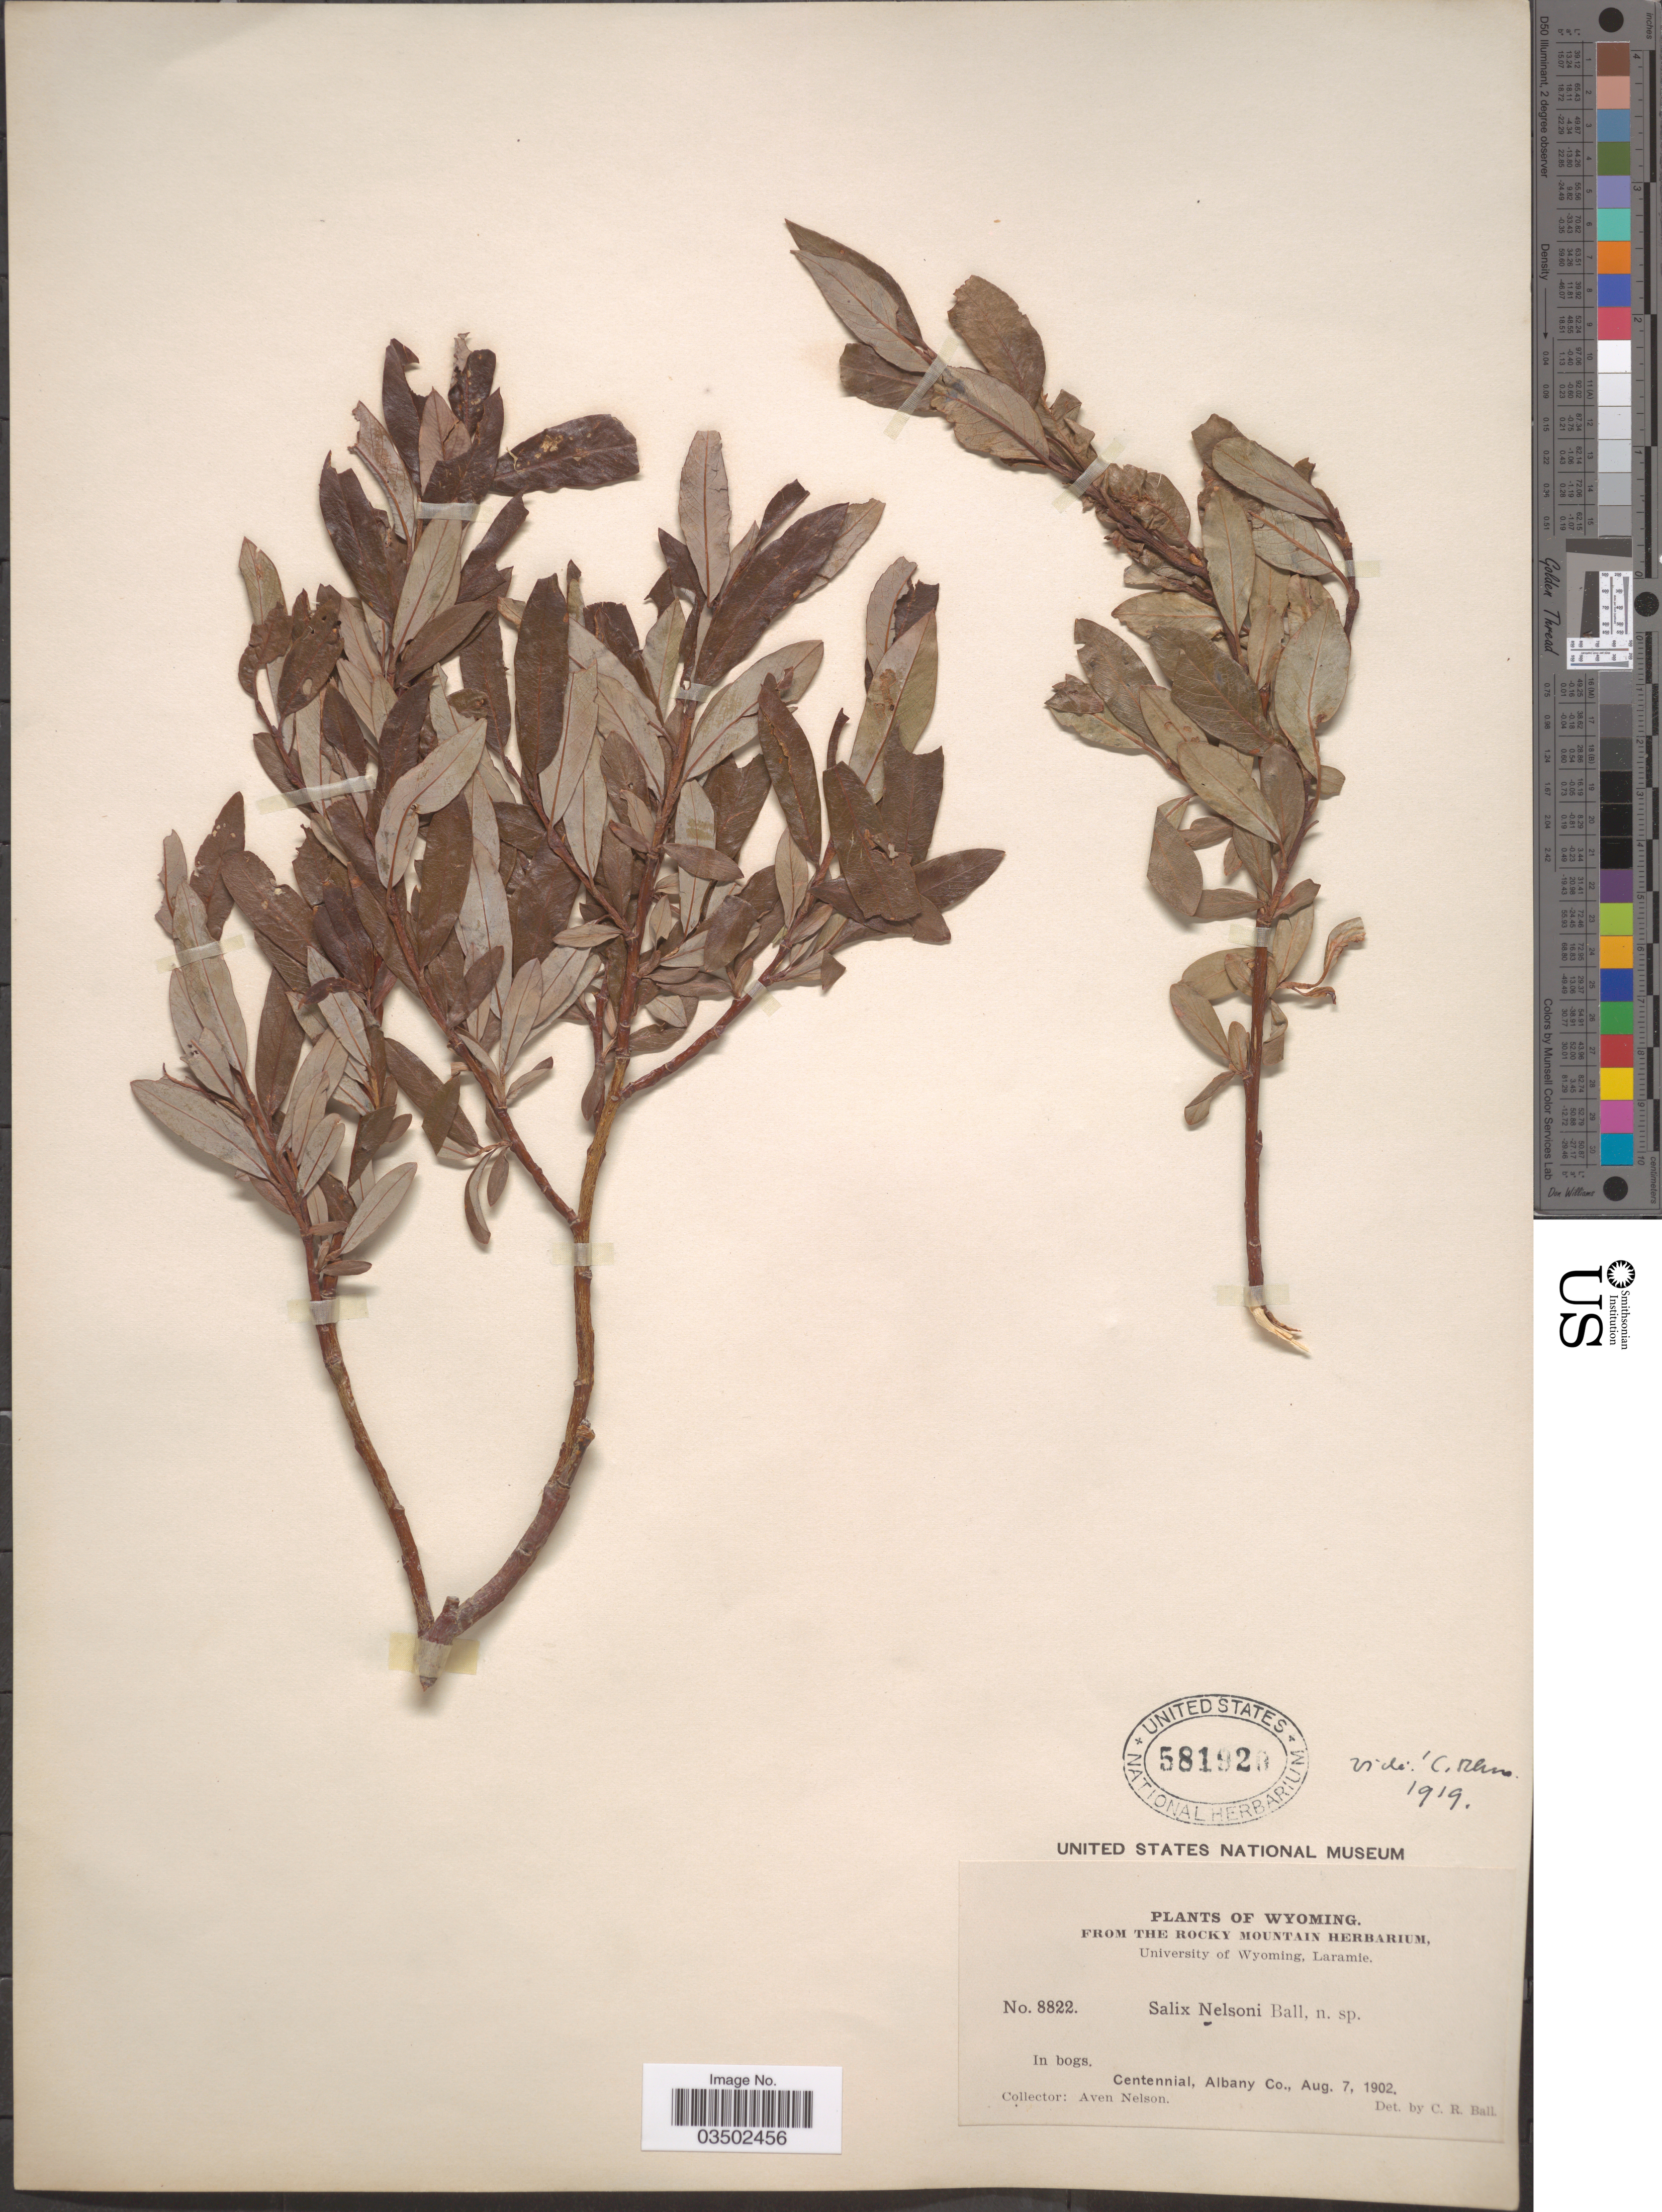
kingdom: Plantae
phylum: Tracheophyta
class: Magnoliopsida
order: Malpighiales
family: Salicaceae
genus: Salix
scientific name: Salix planifolia var. nelsonii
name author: (C.R. Ball) C.R. Ball ex E.C. Sm. bis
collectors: A. Nelson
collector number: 8822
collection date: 1902-08-07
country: United States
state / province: Wyoming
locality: Centennial, Albany Co.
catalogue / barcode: US 581920